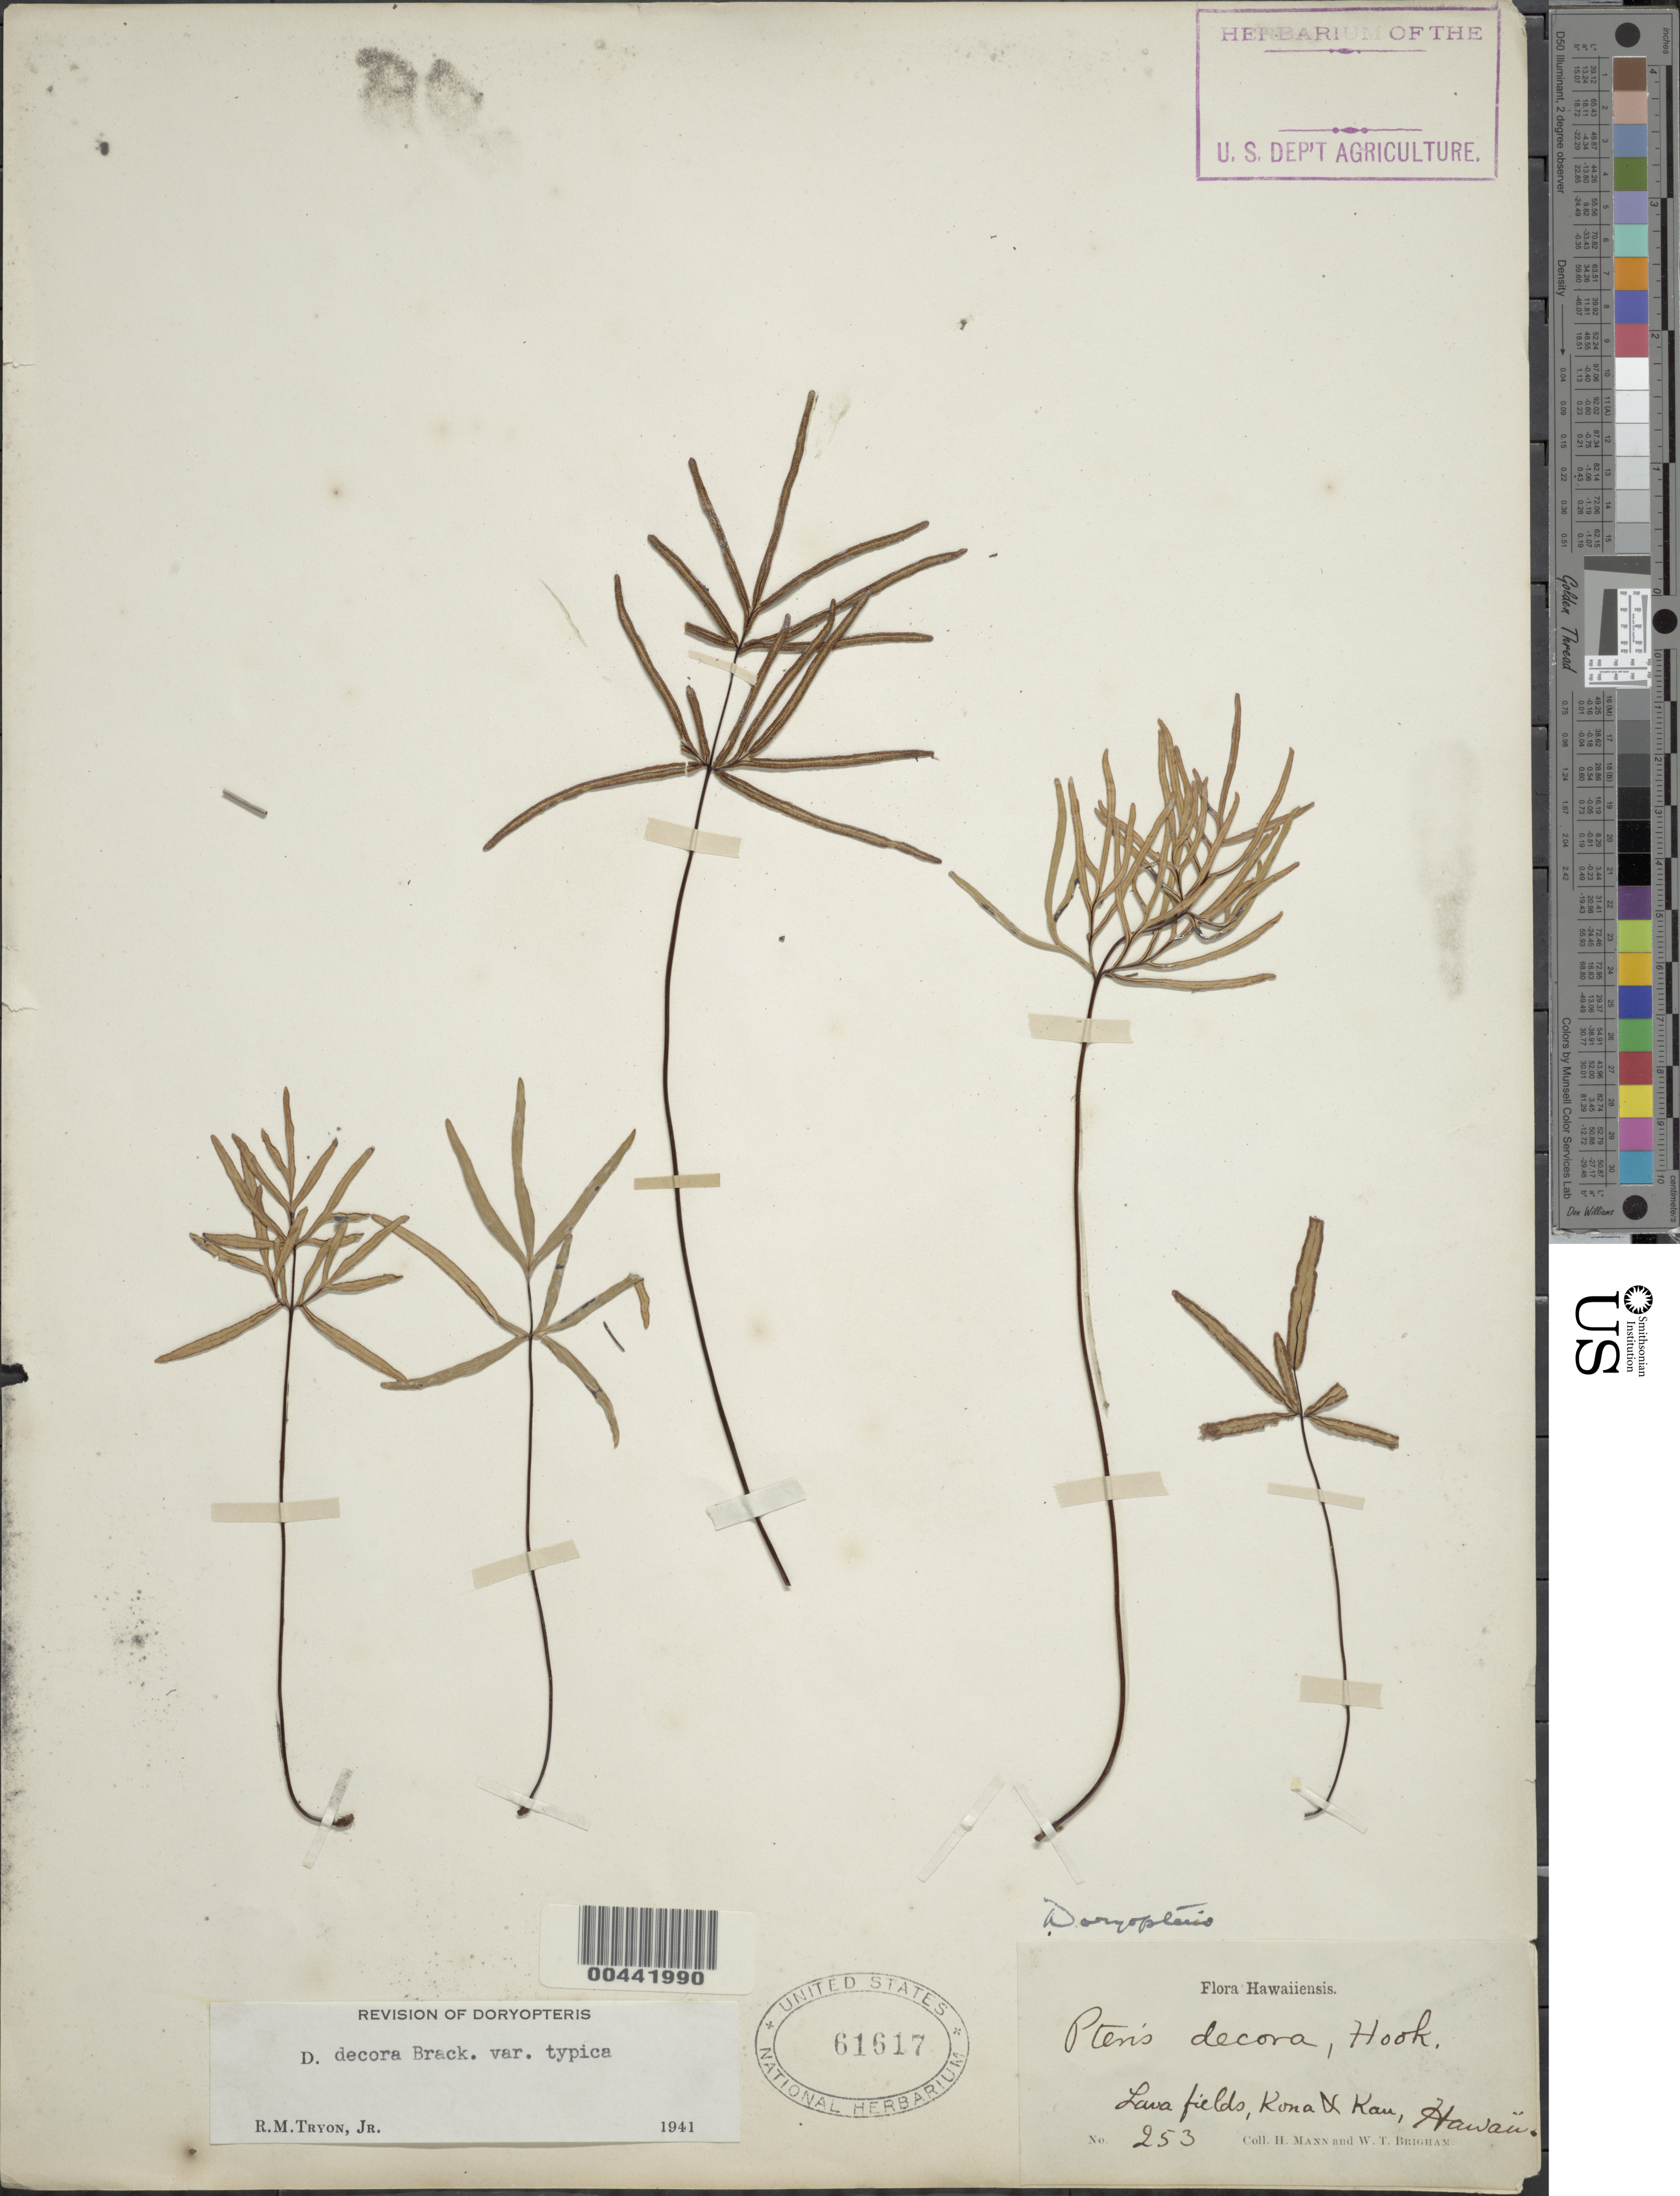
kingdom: Plantae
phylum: Tracheophyta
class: Polypodiopsida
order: Polypodiales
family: Pteridaceae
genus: Doryopteris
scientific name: Doryopteris decora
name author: Brack.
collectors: H. Mann & W. T. Brigham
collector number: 253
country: United States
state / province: Hawaii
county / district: Hawaii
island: Hawaii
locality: Lava fields, Kona and Kau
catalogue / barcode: US 61617